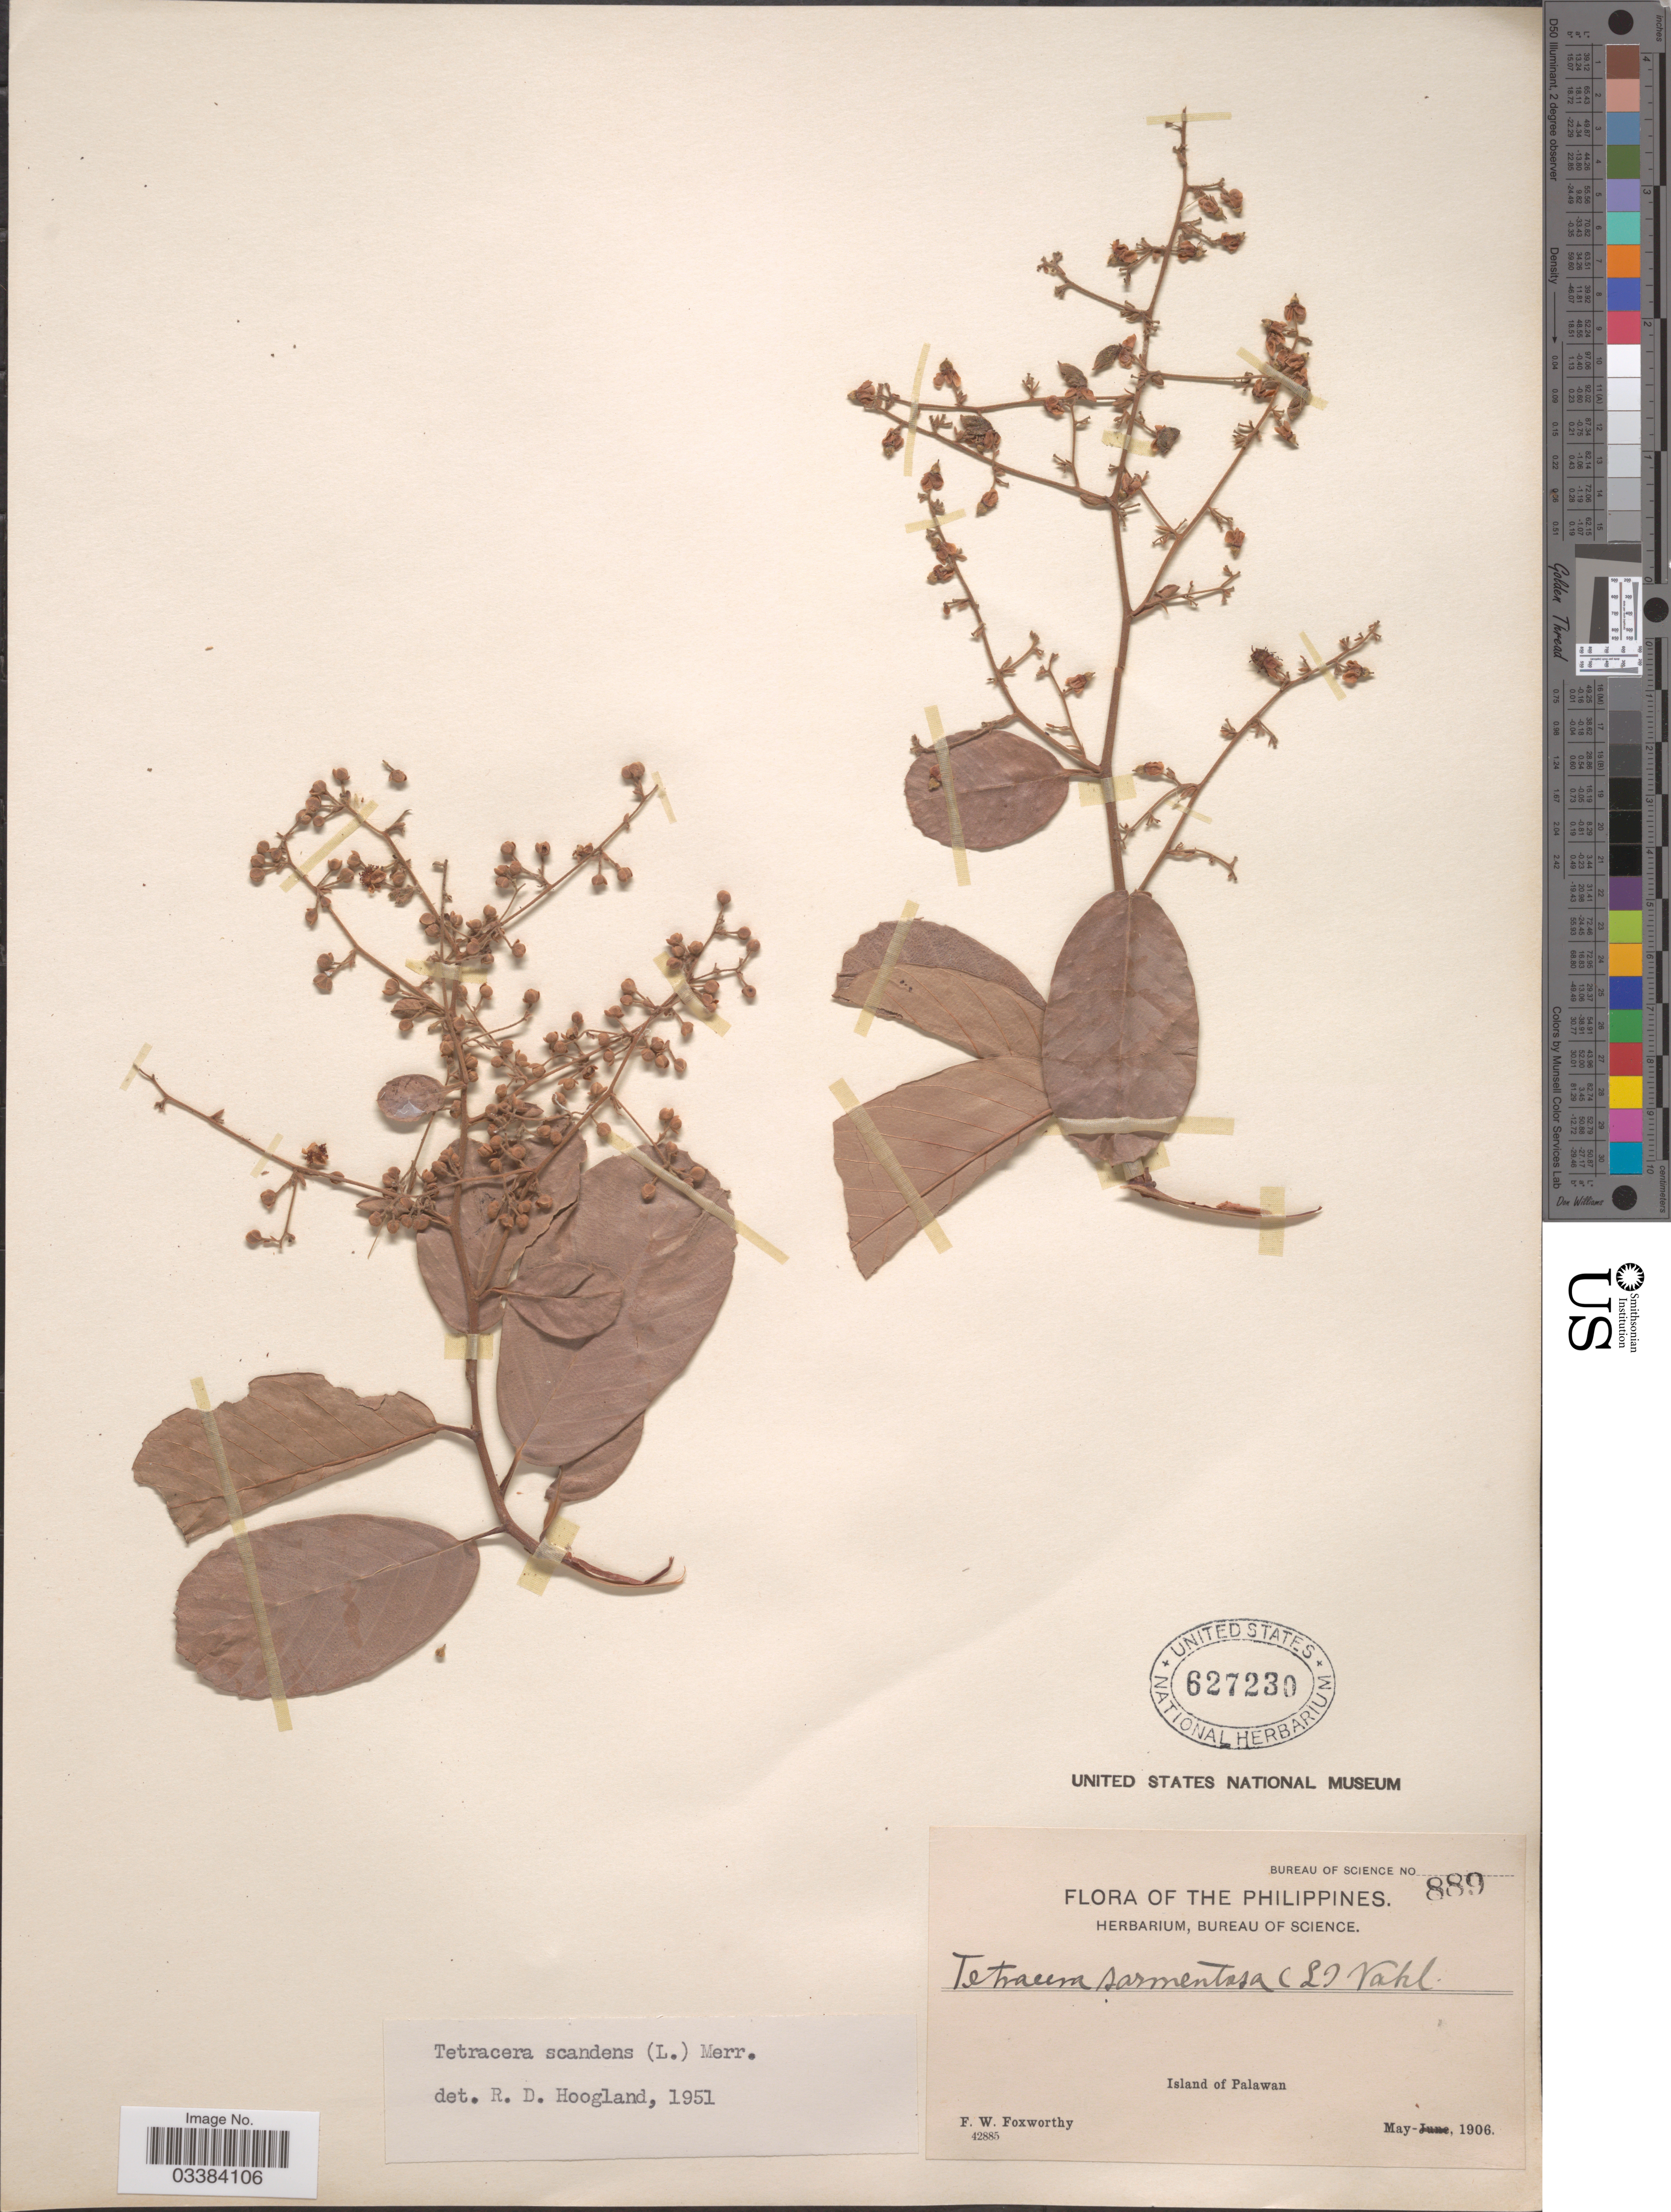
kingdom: Plantae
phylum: Tracheophyta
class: Magnoliopsida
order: Dilleniales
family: Dilleniaceae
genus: Tetracera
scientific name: Tetracera scandens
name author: (L.) Merr.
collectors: F. W. Foxworthy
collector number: Bureau of Science 889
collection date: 1906-05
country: Philippines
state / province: Mimaropa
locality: Island of Palawan.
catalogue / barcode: US 627230